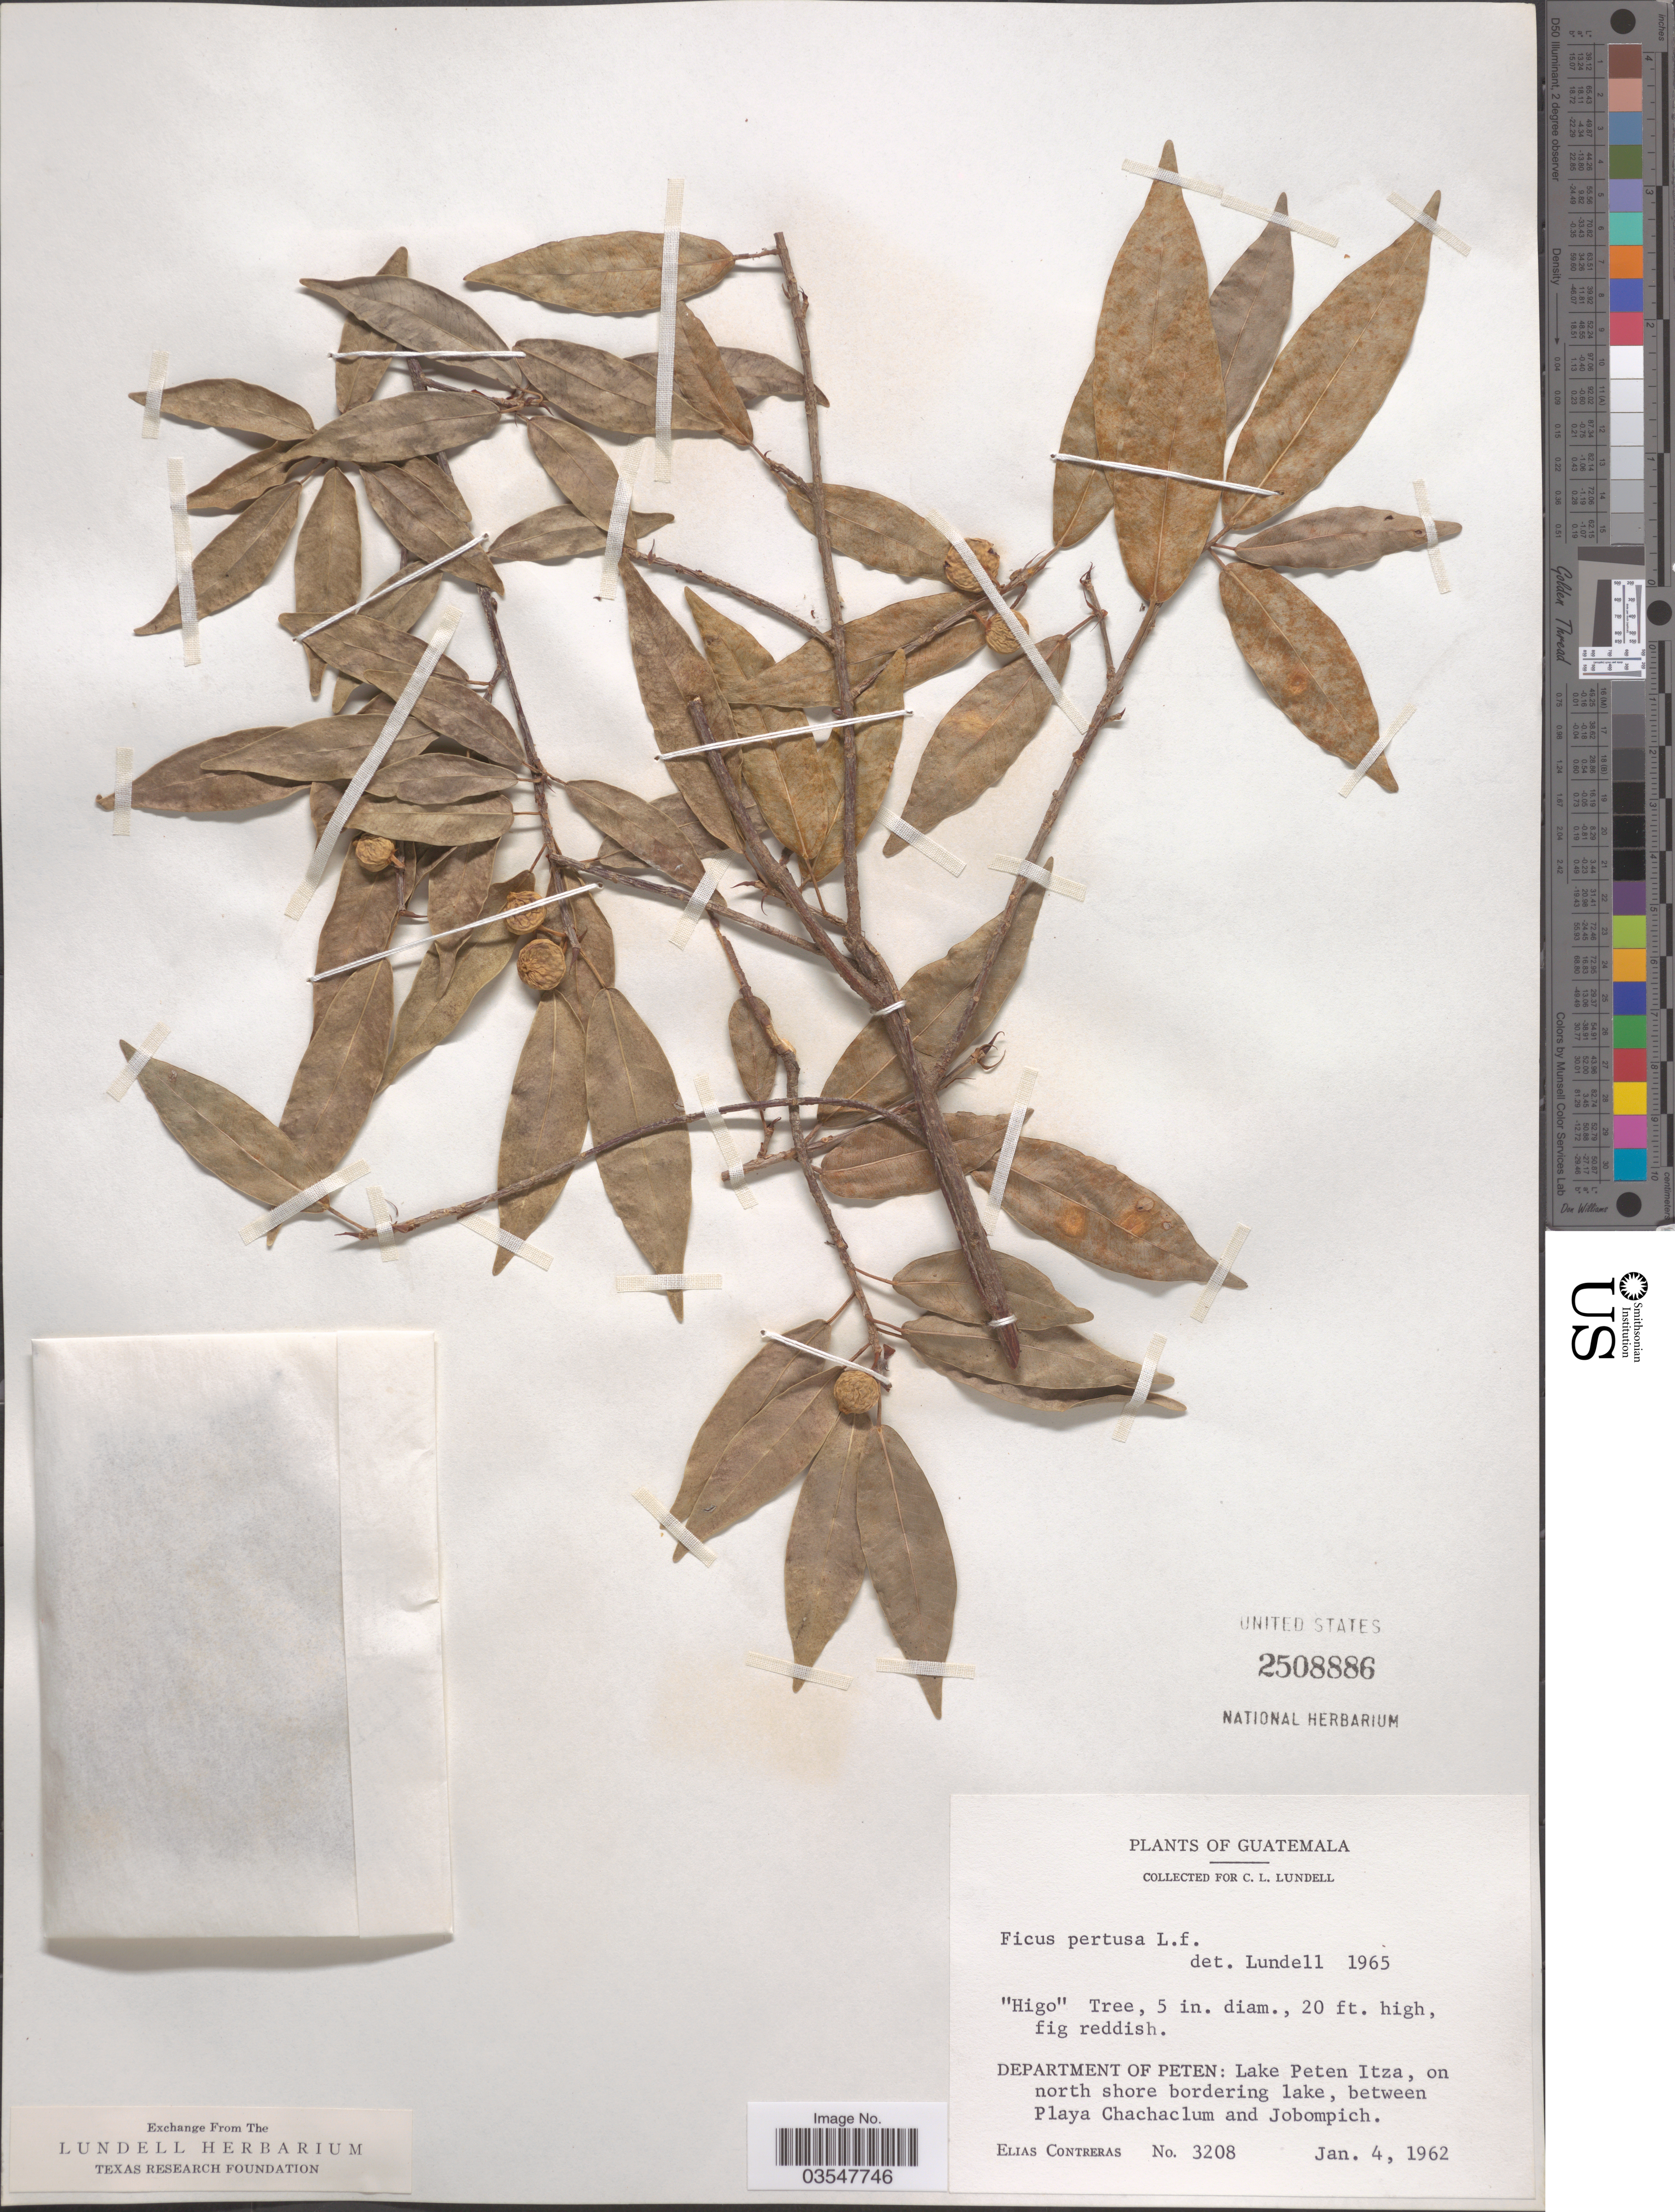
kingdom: Plantae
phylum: Tracheophyta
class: Magnoliopsida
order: Rosales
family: Moraceae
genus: Ficus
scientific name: Ficus pertusa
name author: L. f.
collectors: E. Contreras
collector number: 3208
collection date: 1962-01-04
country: Guatemala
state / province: El Peten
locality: Department of Peten: Lake Peten Itza, on north shore bordering lake, between Playa Chachaclum and Jobompich.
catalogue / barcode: US 2508886